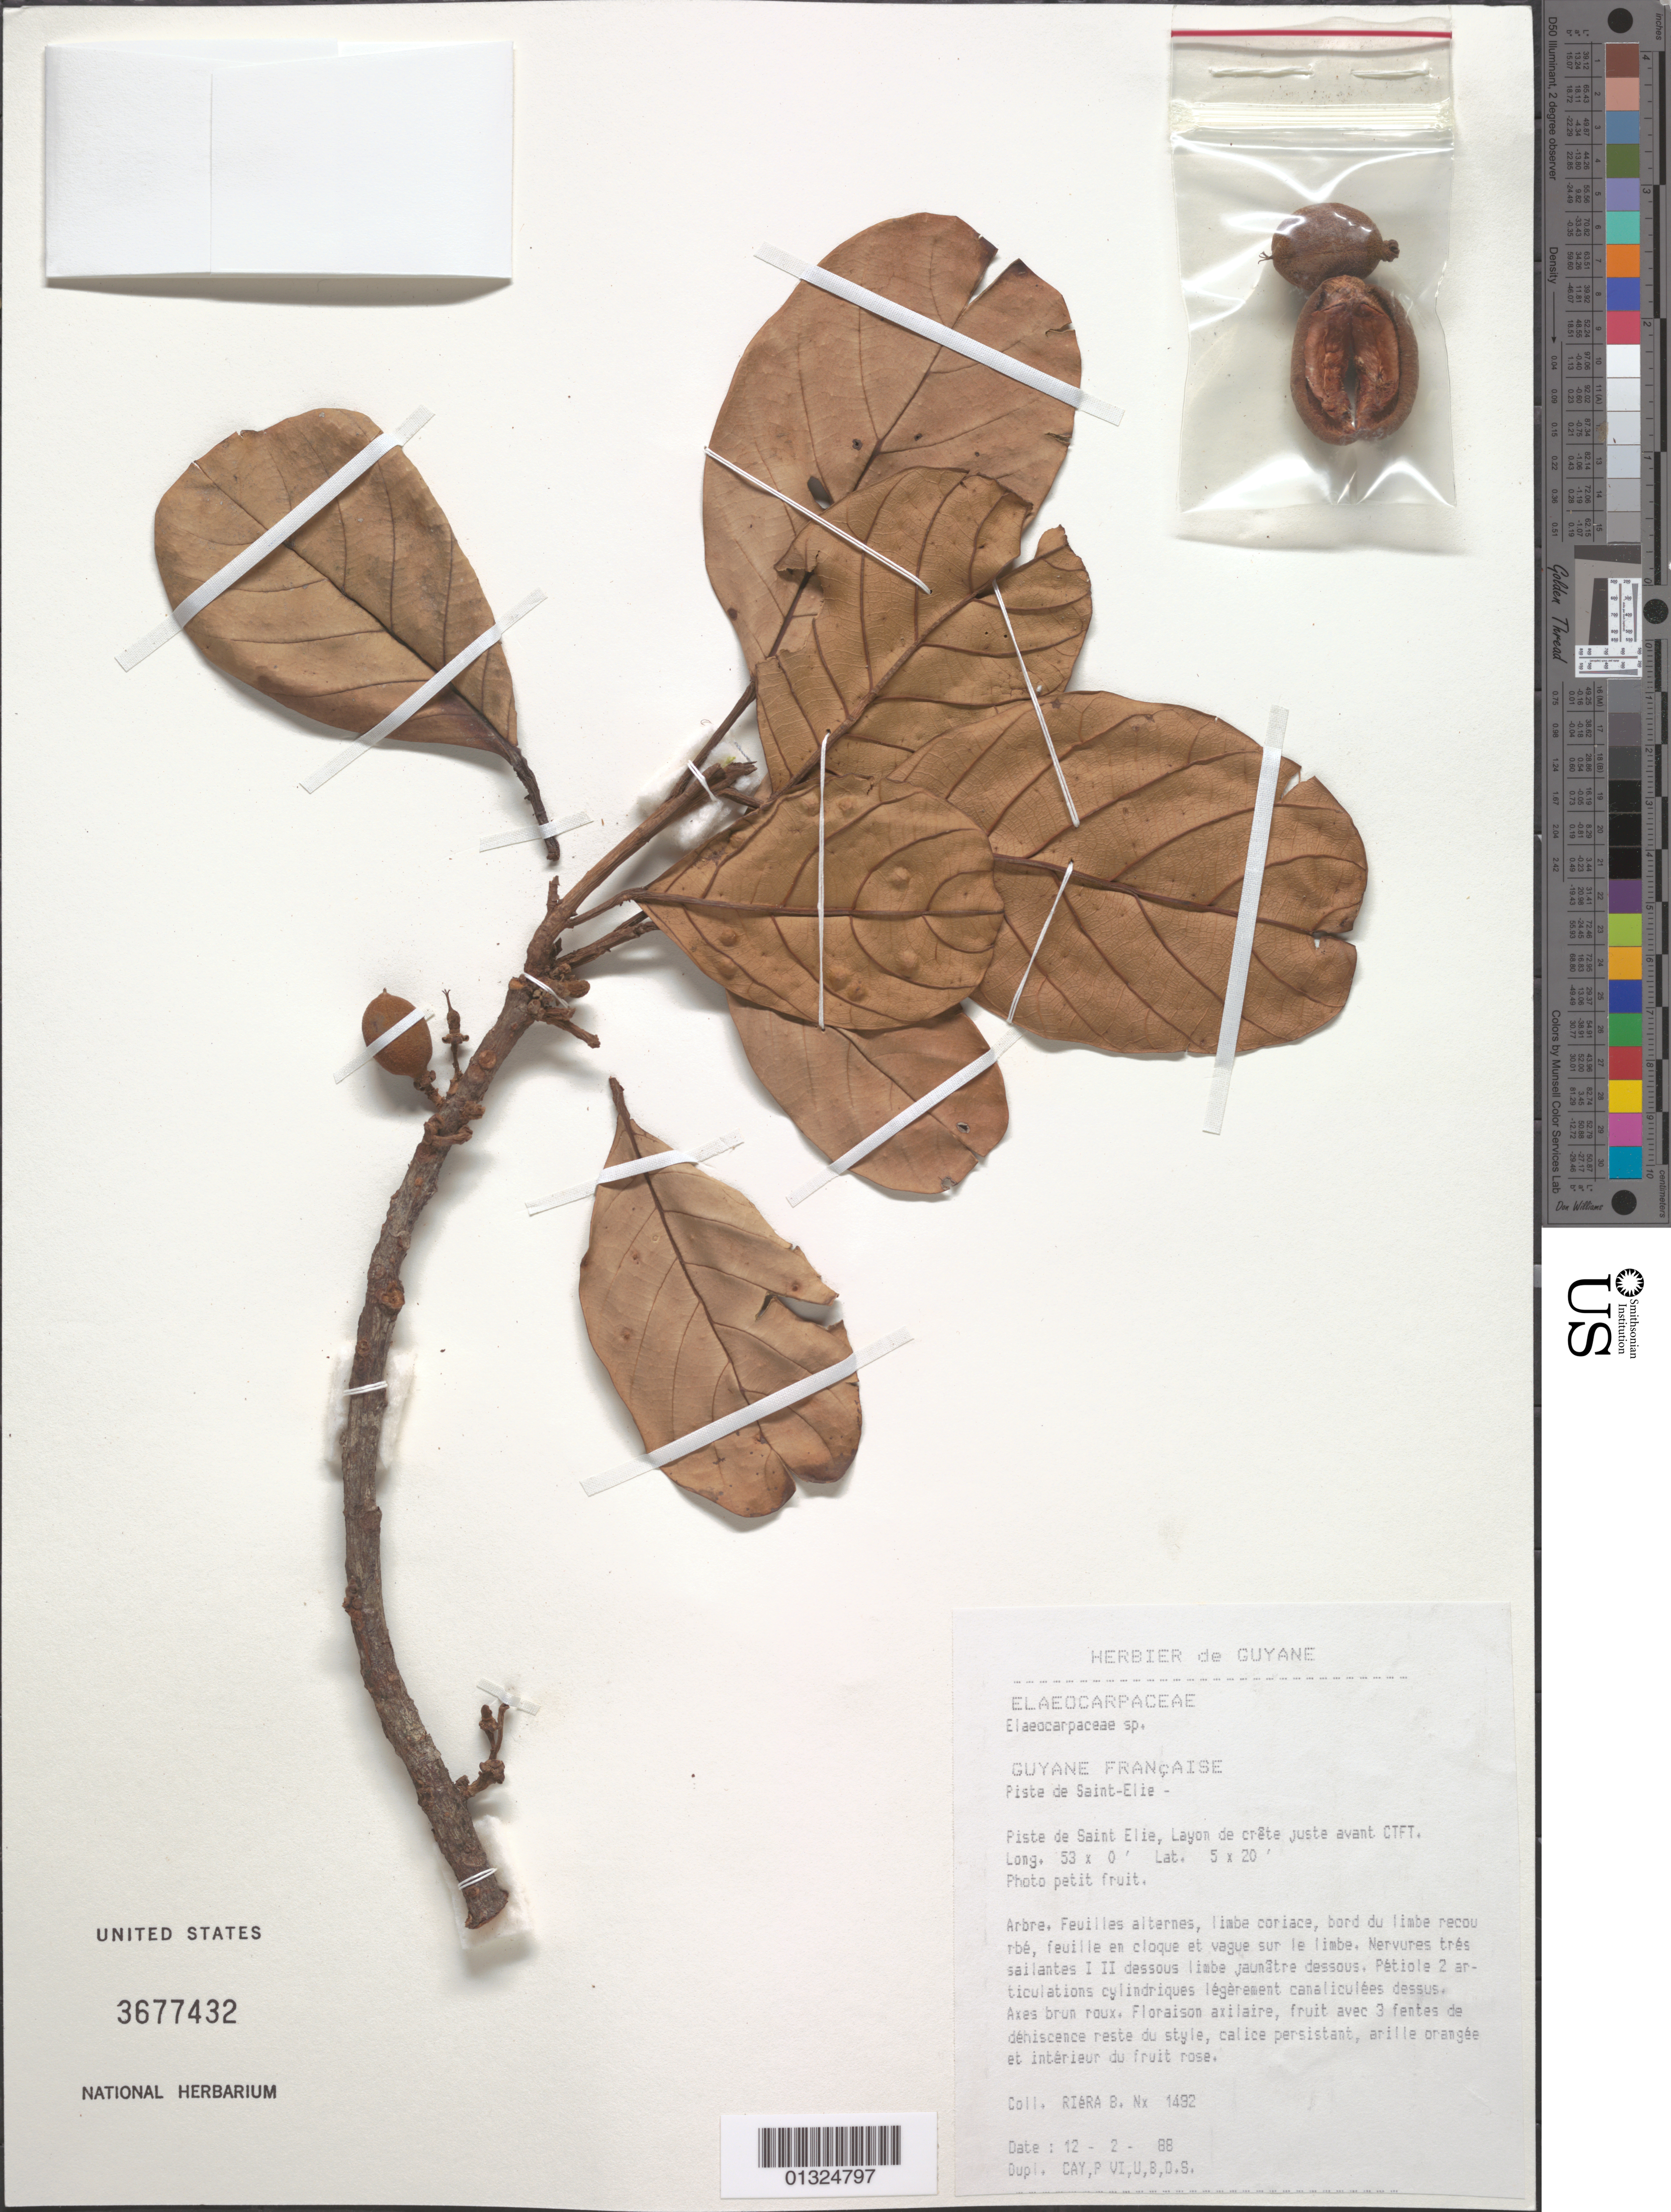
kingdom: Plantae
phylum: Tracheophyta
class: Magnoliopsida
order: Oxalidales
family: Elaeocarpaceae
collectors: B. Riéra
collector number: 1492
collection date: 1988-02-12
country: French Guiana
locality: Piste de Saint Elie, Layon de crete juste avant CTFT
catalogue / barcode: US 3677432